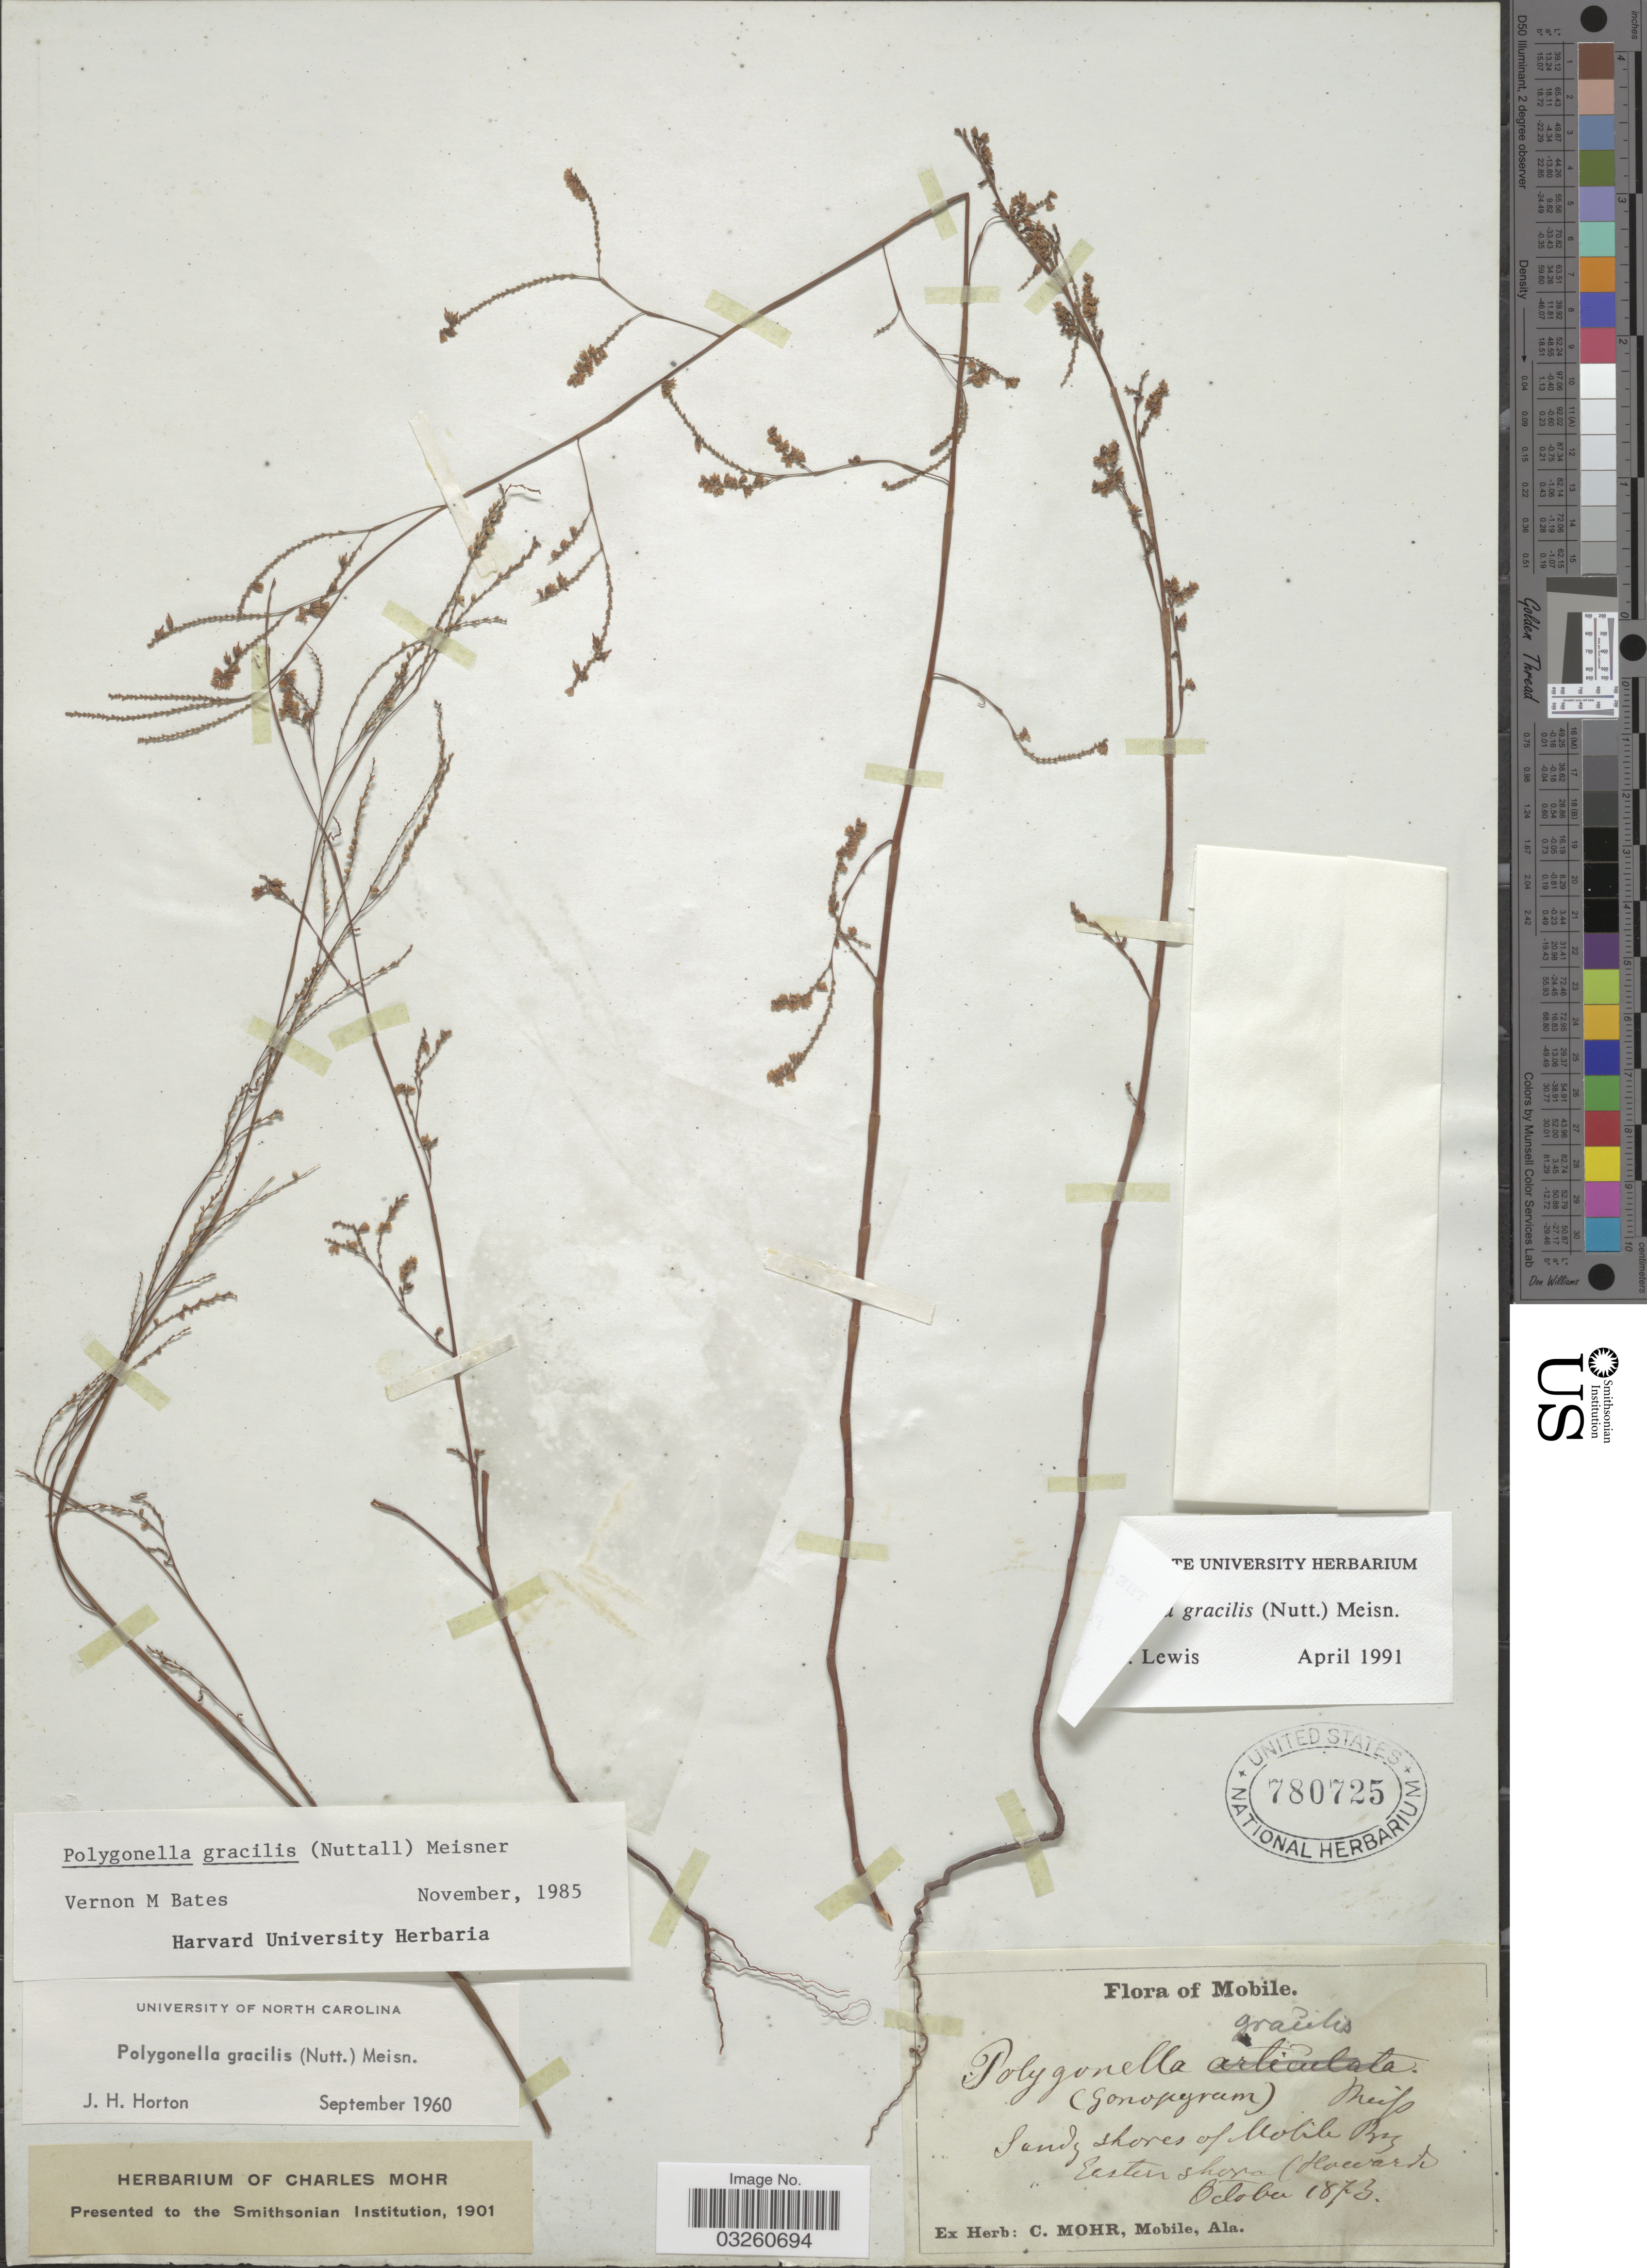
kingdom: Plantae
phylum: Tracheophyta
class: Magnoliopsida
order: Caryophyllales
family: Polygonaceae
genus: Polygonella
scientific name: Polygonella gracilis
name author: (Nutt.) Meisn.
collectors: ex herb. C. Mohr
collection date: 1873-10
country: United States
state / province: Alabama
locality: Sandy shores of Mobile Riv. Eastern shore (Howard).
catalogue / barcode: US 780725